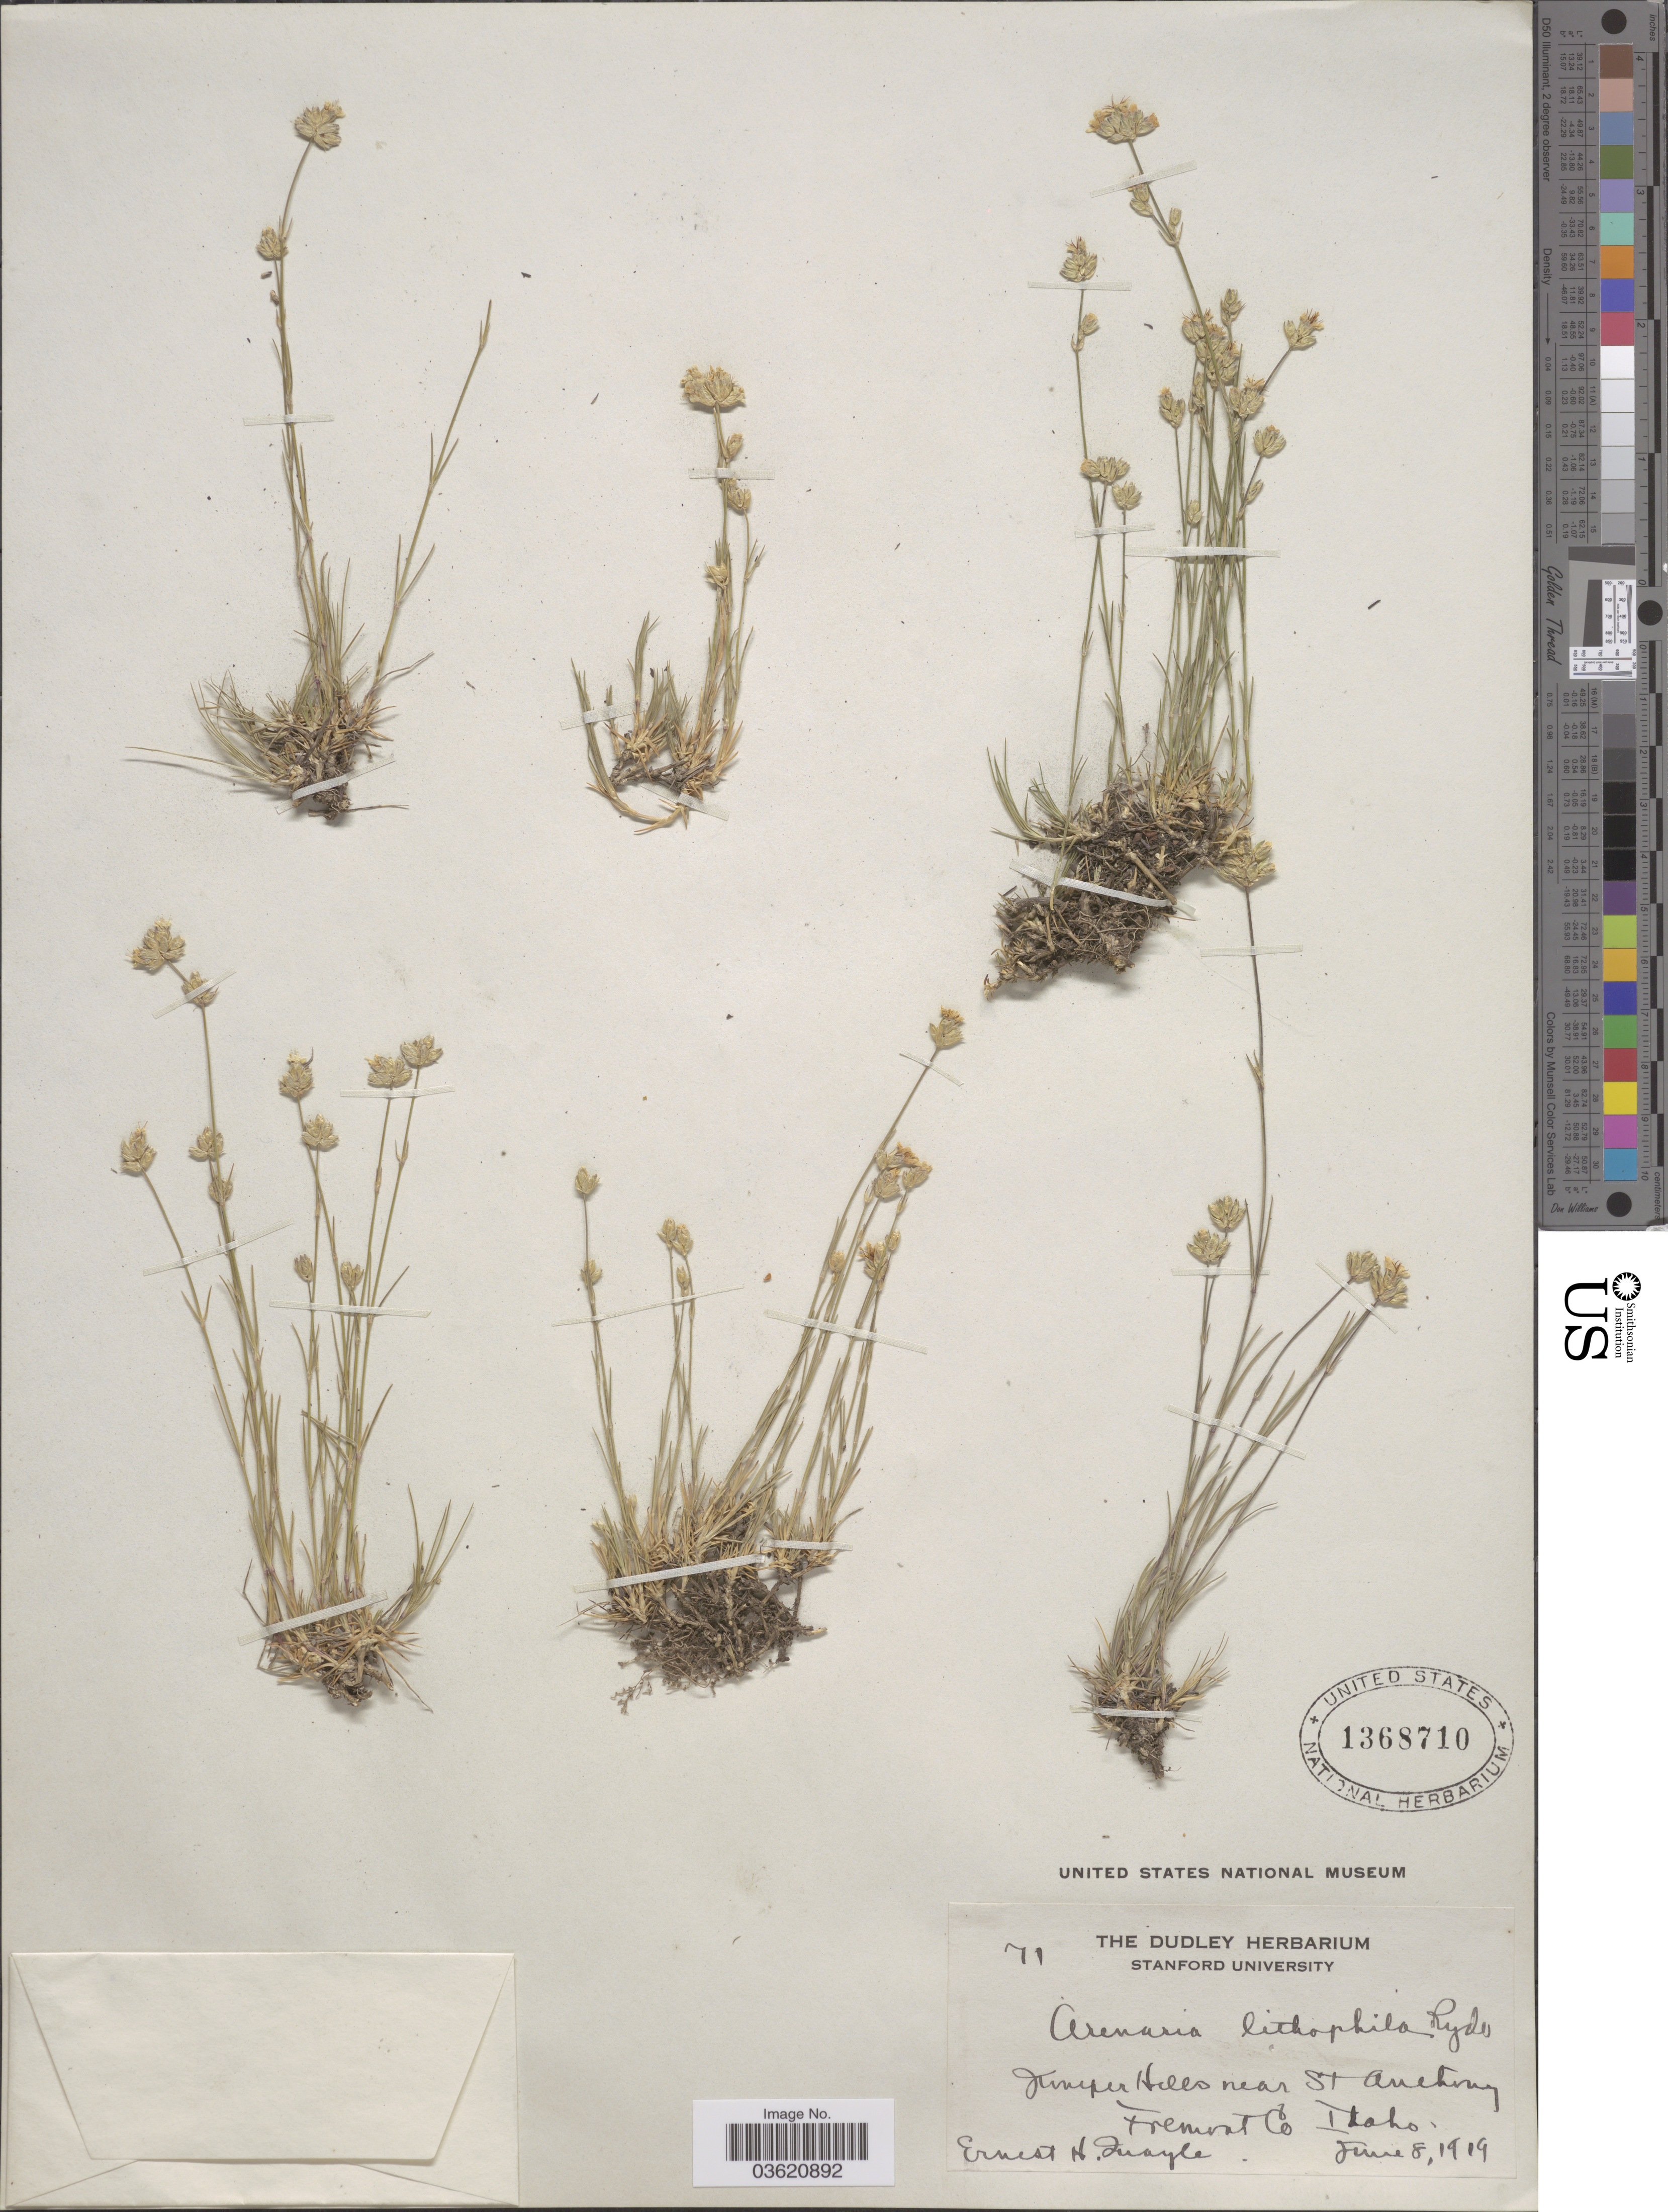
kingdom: Plantae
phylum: Tracheophyta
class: Magnoliopsida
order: Caryophyllales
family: Caryophyllaceae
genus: Eremogone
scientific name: Eremogone congesta var. lithophila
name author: (Rydb.) Dorn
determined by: Strong, Mark T., (BOT), Smithsonian Institution - National Museum of Natural History (UNITED STATES)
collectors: E. Quayle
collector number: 71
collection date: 1919-06-08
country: United States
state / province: Idaho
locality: Juniper Hills near St Anthony Fremont Co.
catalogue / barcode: US 1368710